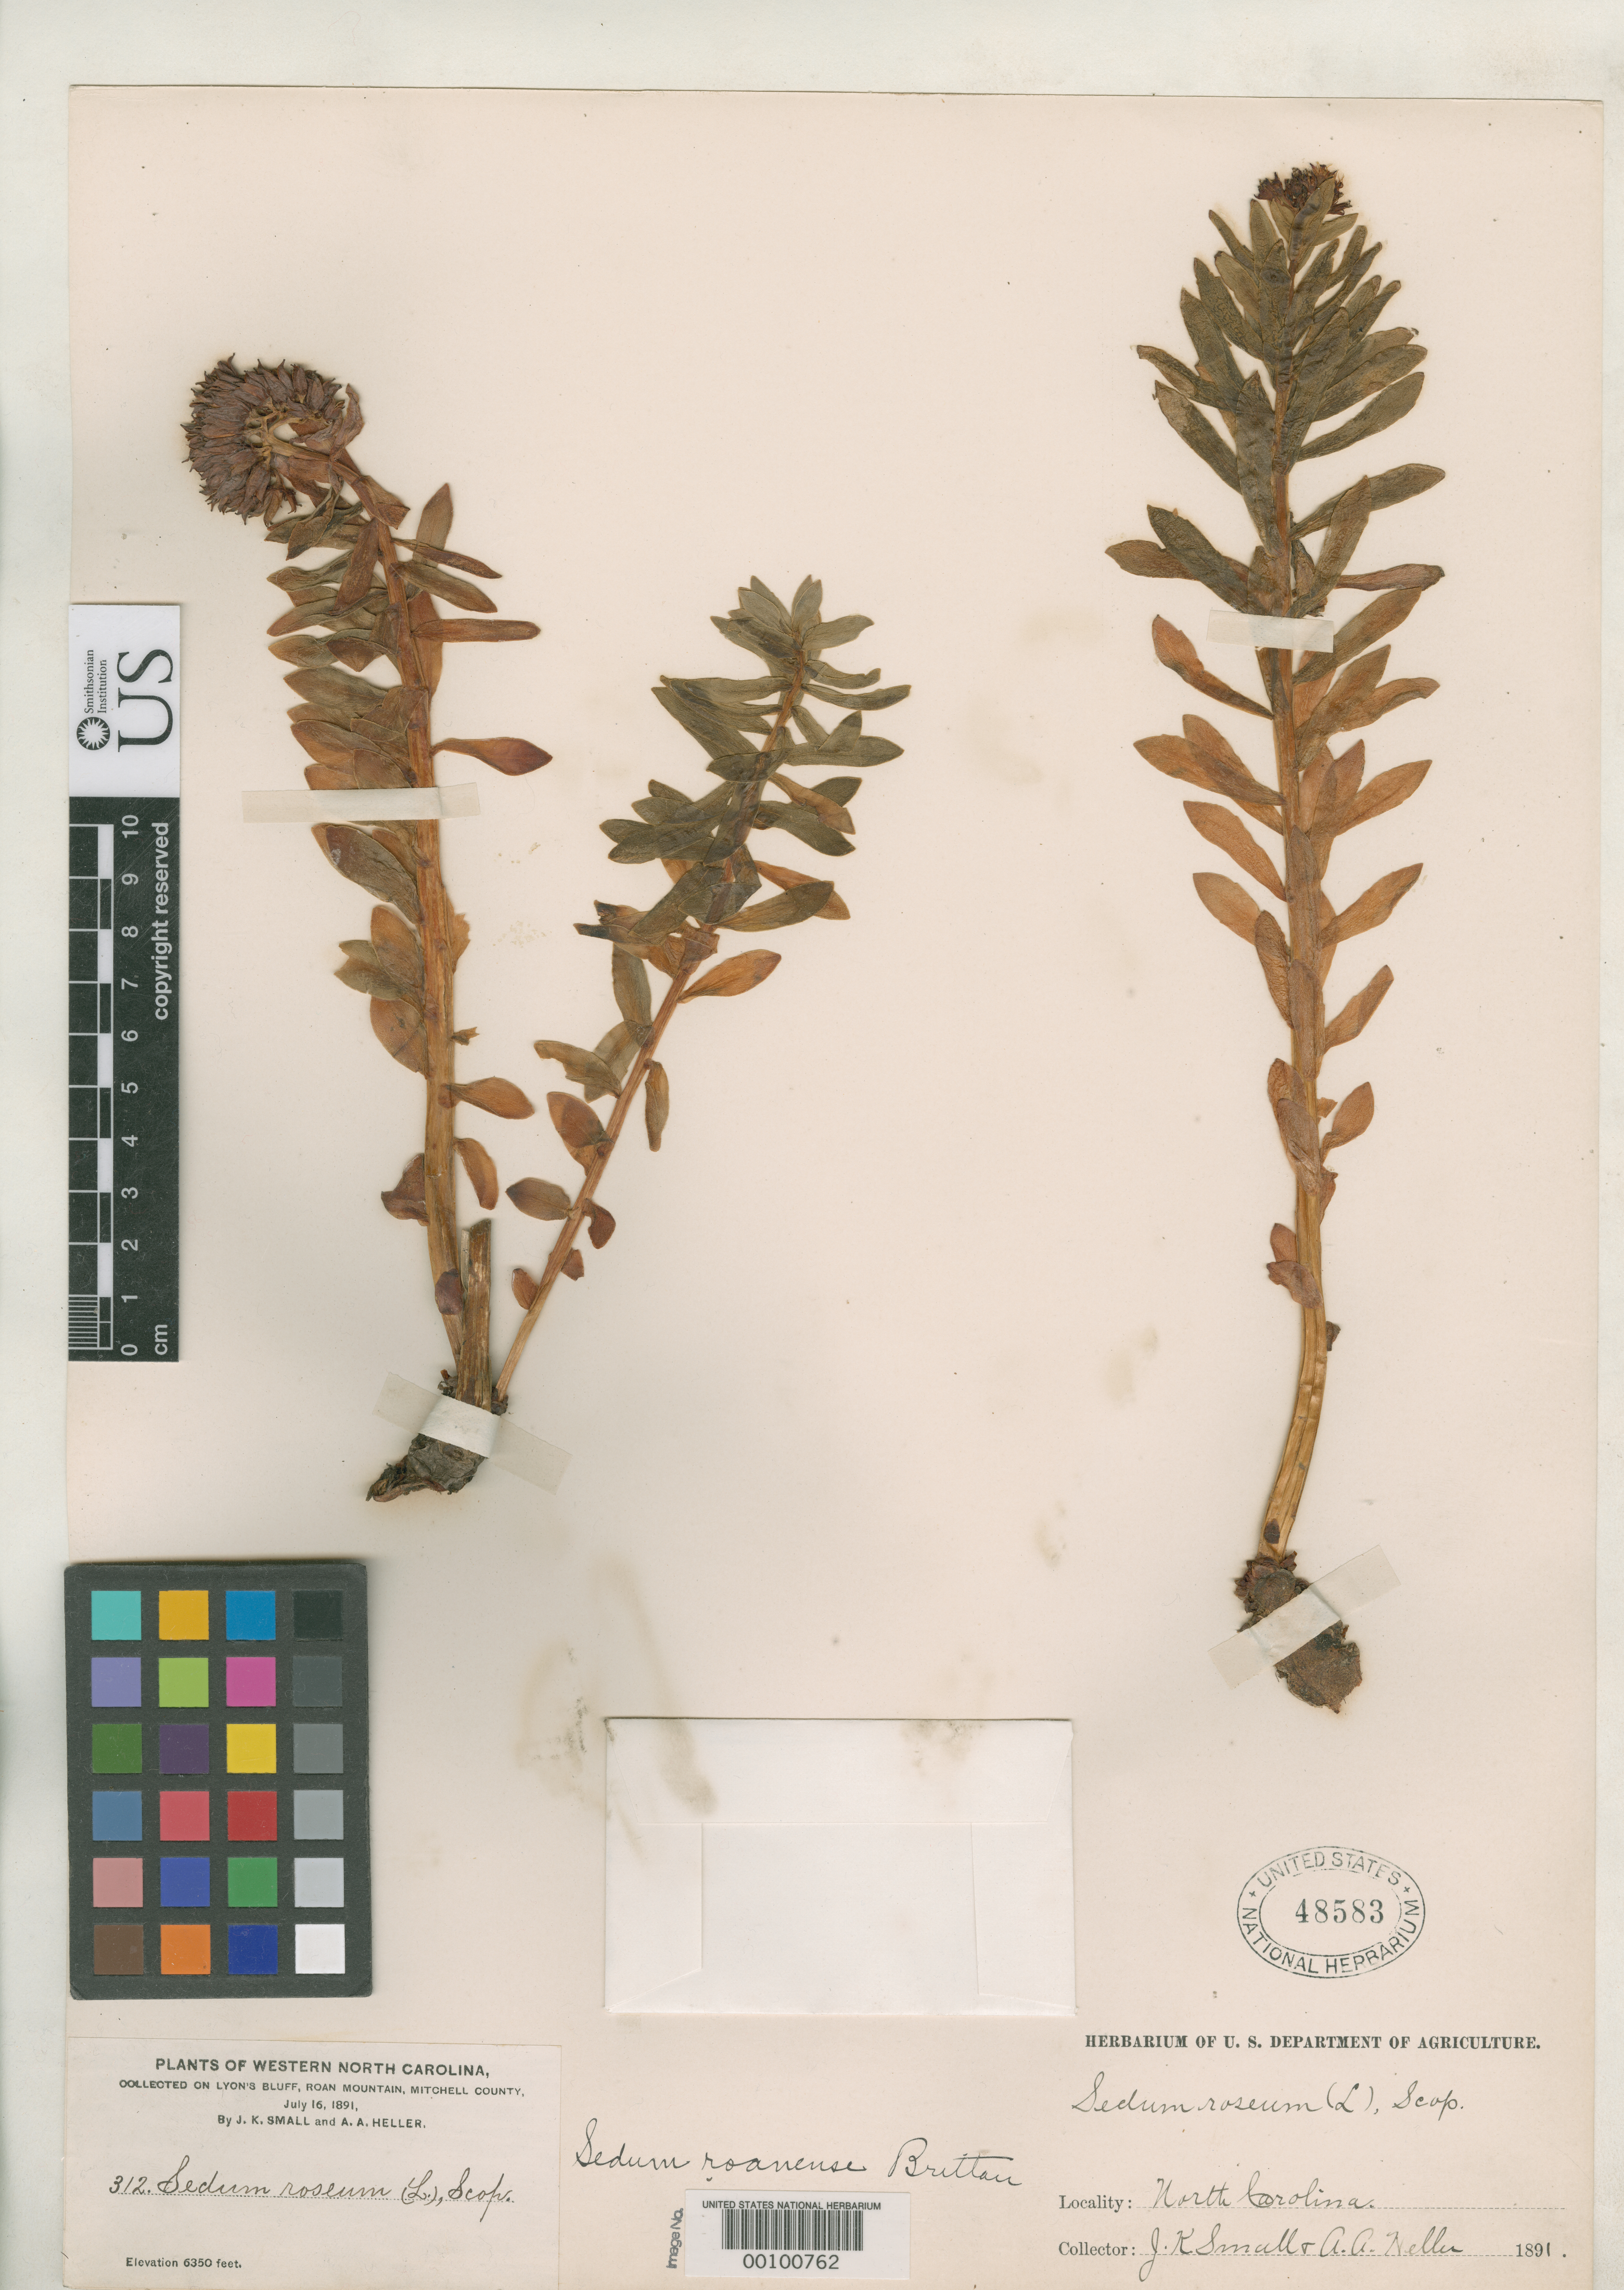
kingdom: Plantae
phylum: Tracheophyta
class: Magnoliopsida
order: Saxifragales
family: Crassulaceae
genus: Sedum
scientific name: Sedum roanense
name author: Britton in Small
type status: Isotype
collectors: J. K. Small & A. A. Heller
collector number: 312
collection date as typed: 16 Jul 1891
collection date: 1891-07-16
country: United States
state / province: North Carolina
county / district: Mitchell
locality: Roan Mt.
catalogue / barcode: US 48583